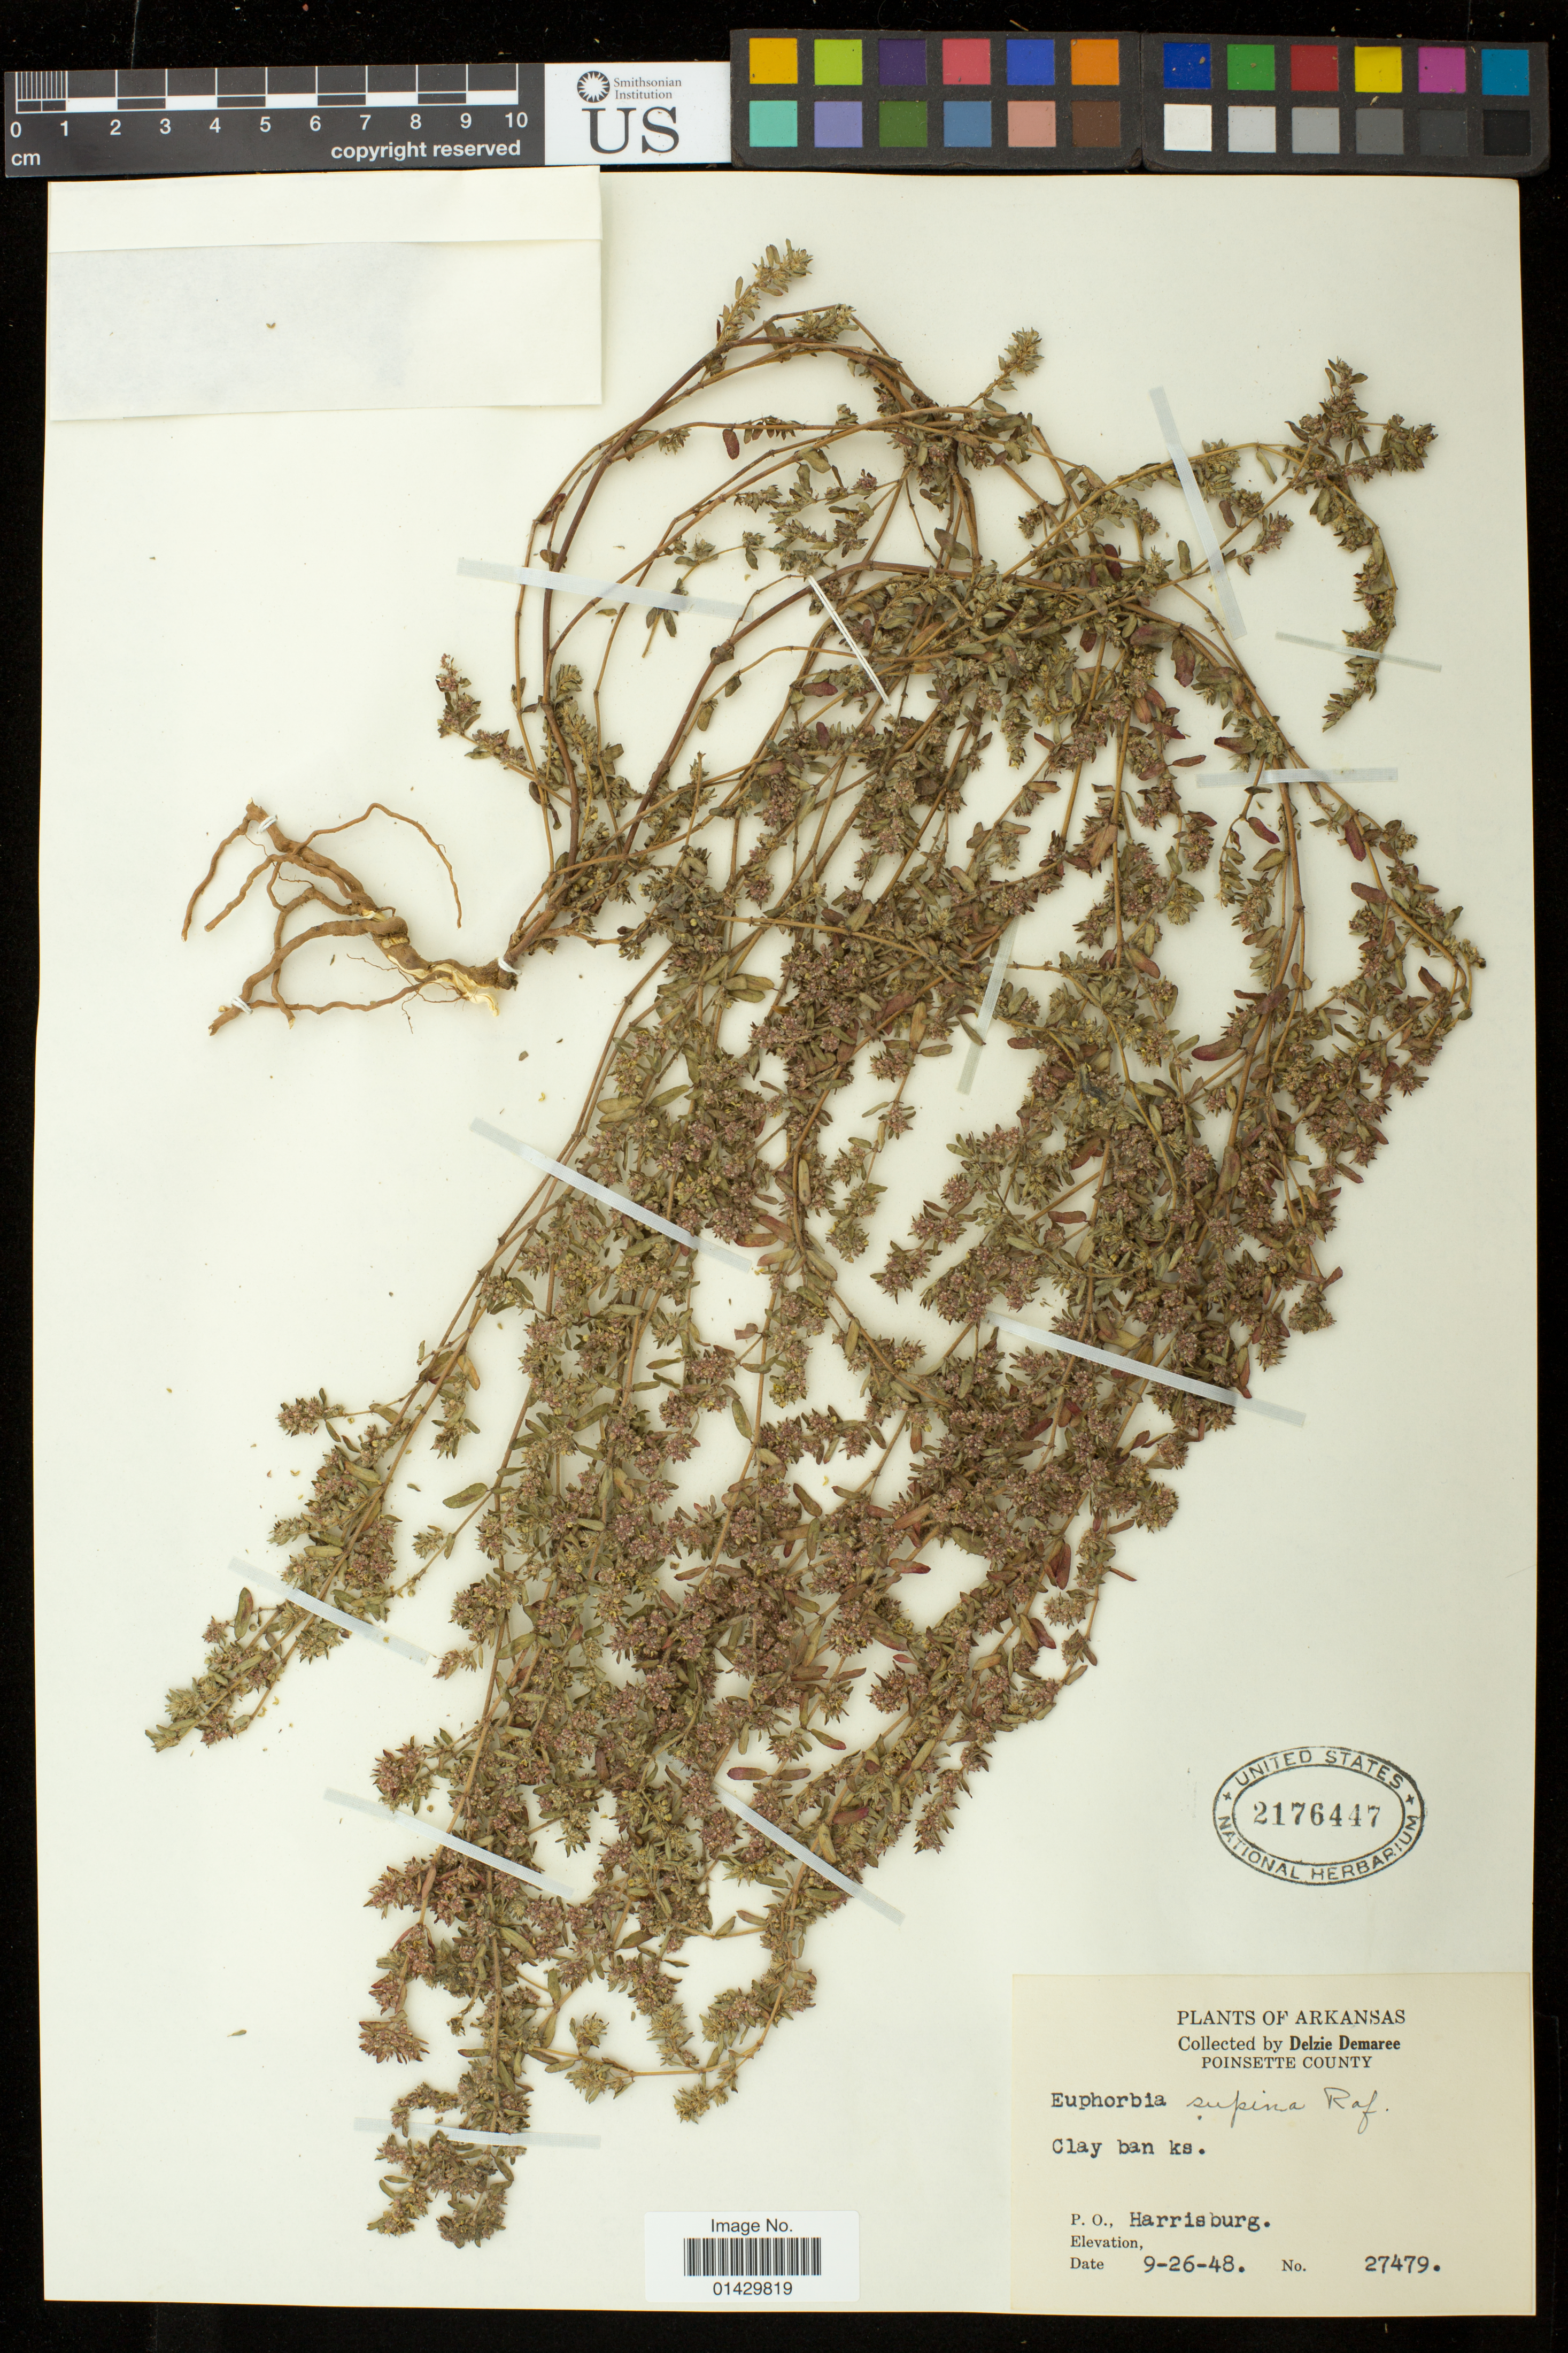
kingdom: Plantae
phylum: Tracheophyta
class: Magnoliopsida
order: Malpighiales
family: Euphorbiaceae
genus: Euphorbia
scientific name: Euphorbia maculata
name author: L.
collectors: D. Demaree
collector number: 27479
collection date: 1948-09-26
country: United States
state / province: Arkansas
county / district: Poinsett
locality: Harrisburg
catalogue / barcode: US 2176447